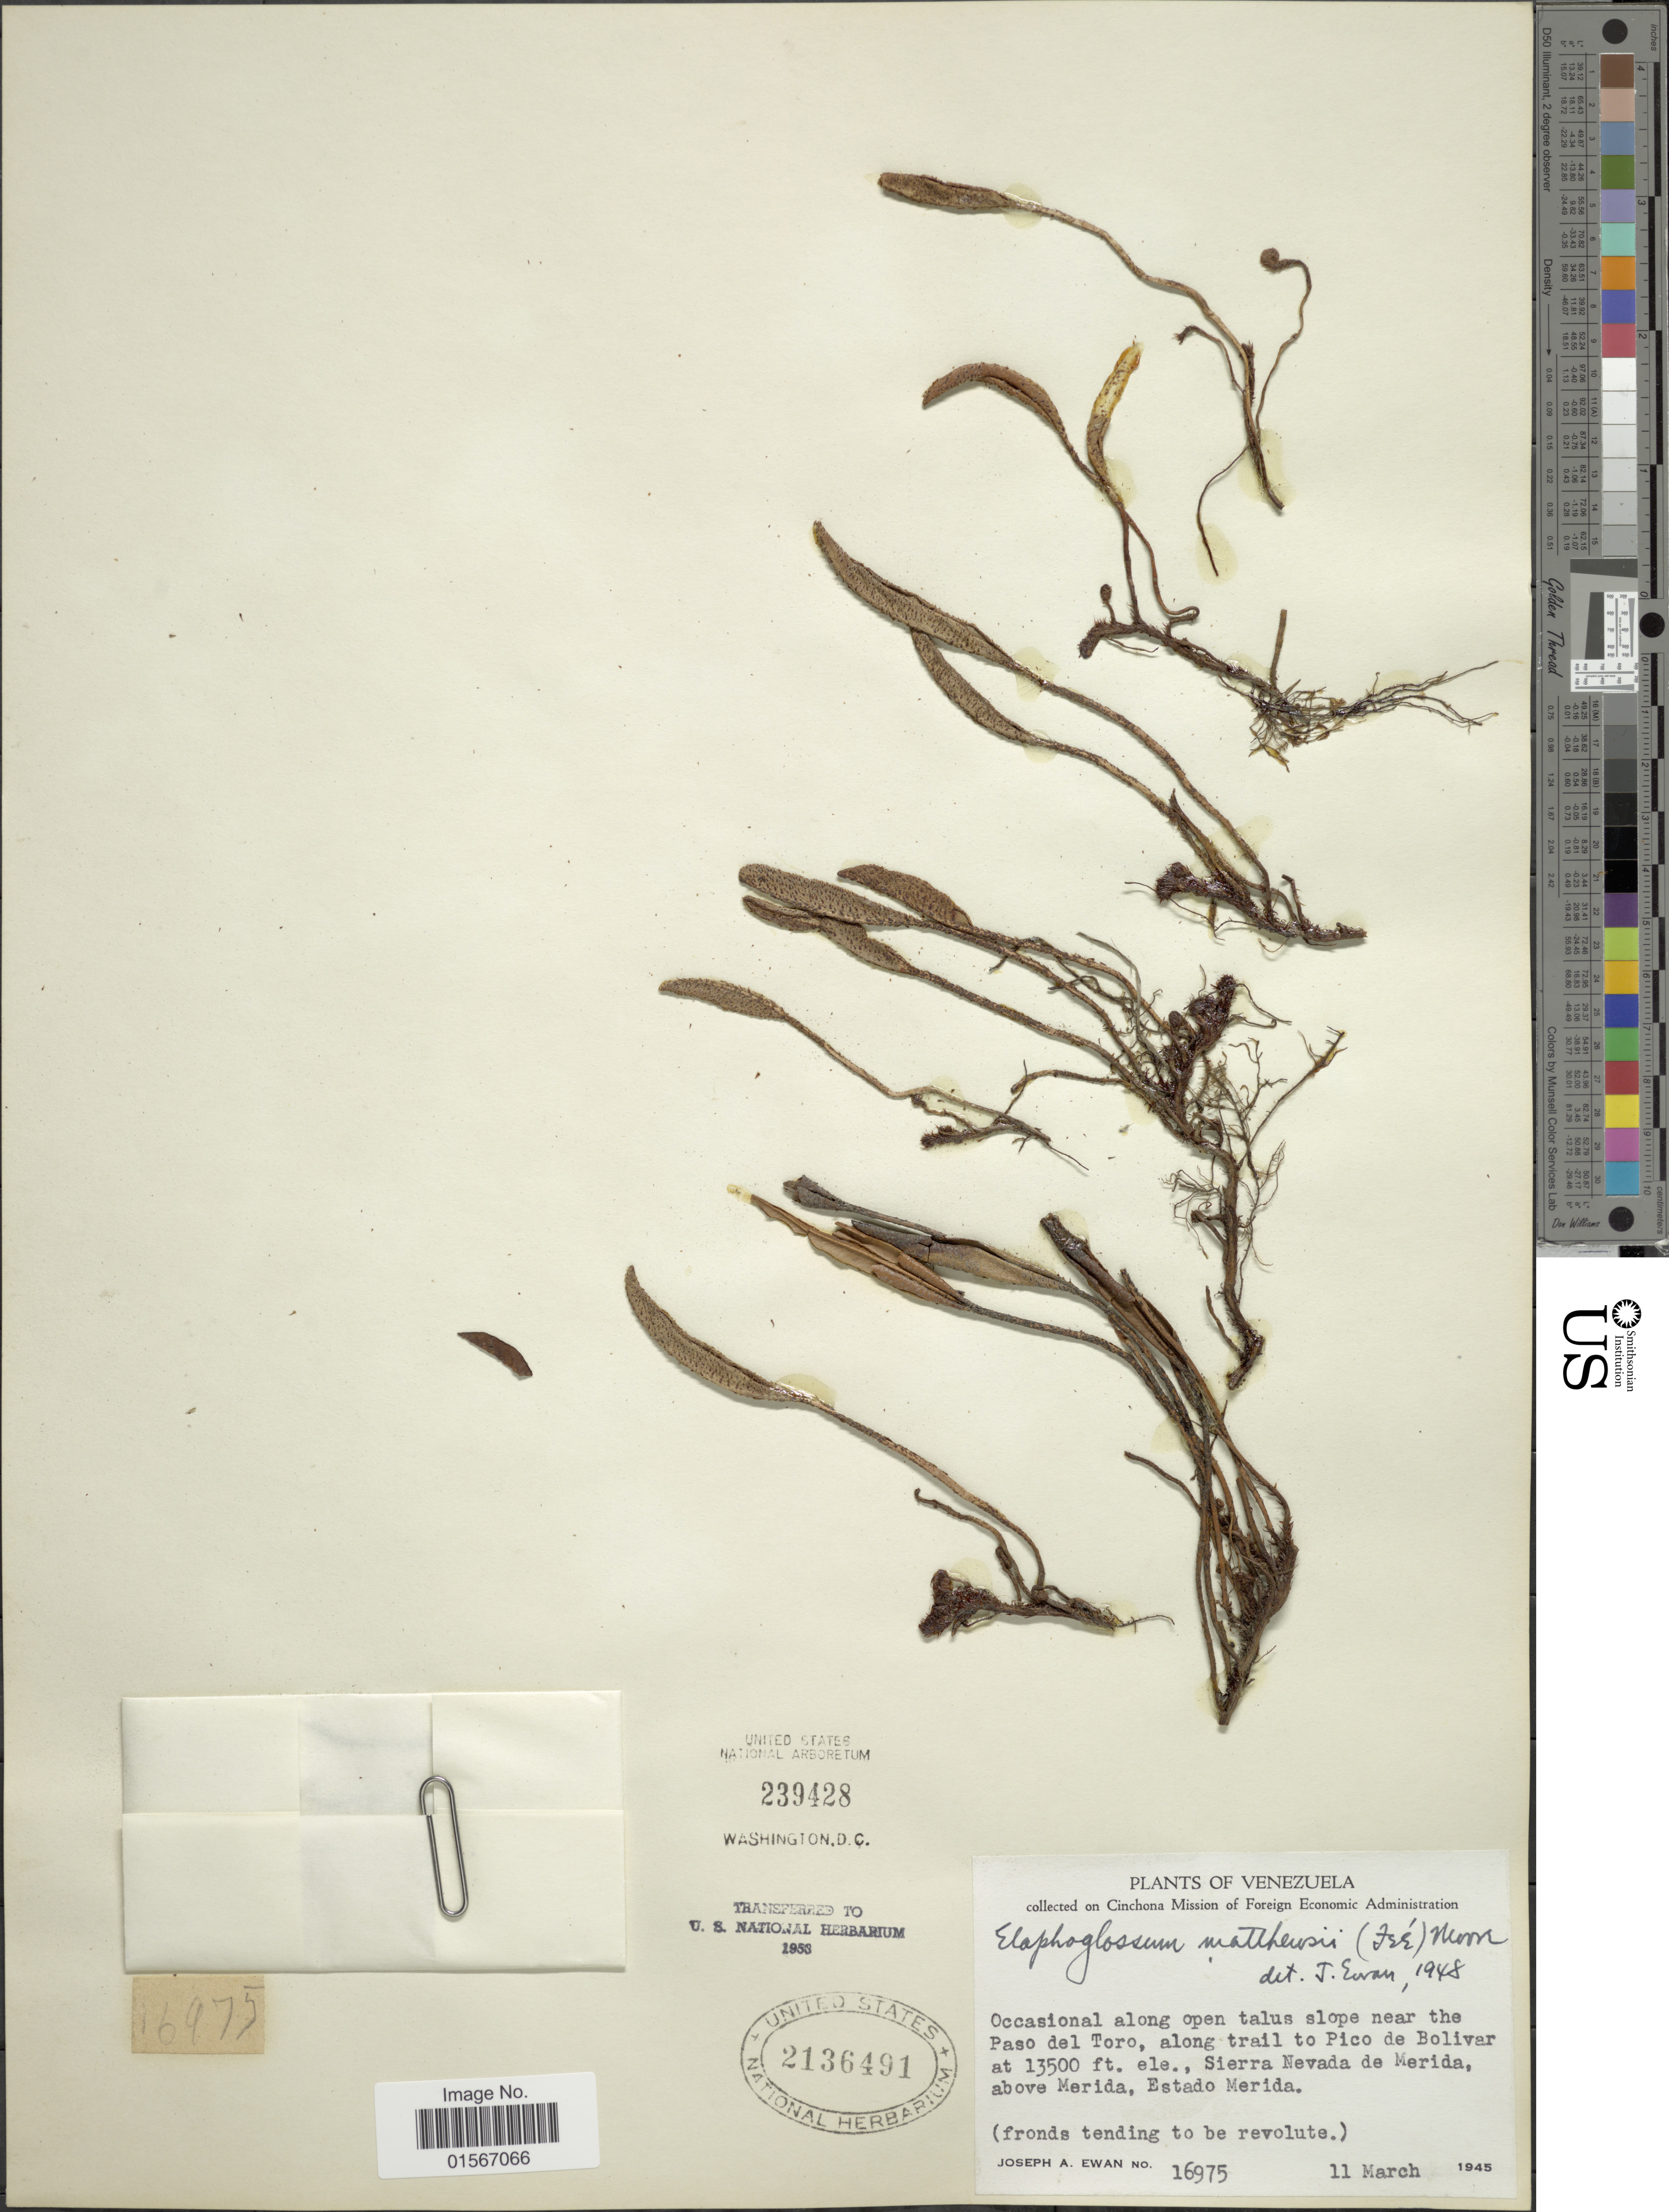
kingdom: Plantae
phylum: Tracheophyta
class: Polypodiopsida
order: Polypodiales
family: Dryopteridaceae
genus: Elaphoglossum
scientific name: Elaphoglossum mathewsii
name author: (Fée) T. Moore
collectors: J. A. Ewan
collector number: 16975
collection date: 1945-03-11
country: Venezuela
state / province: Mérida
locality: Occasional along open talus slope near the Paso del Toro, along trail to Pico de Bolivar., Sierra Nevada de Merida, above Merida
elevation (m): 4115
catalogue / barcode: US 2136491